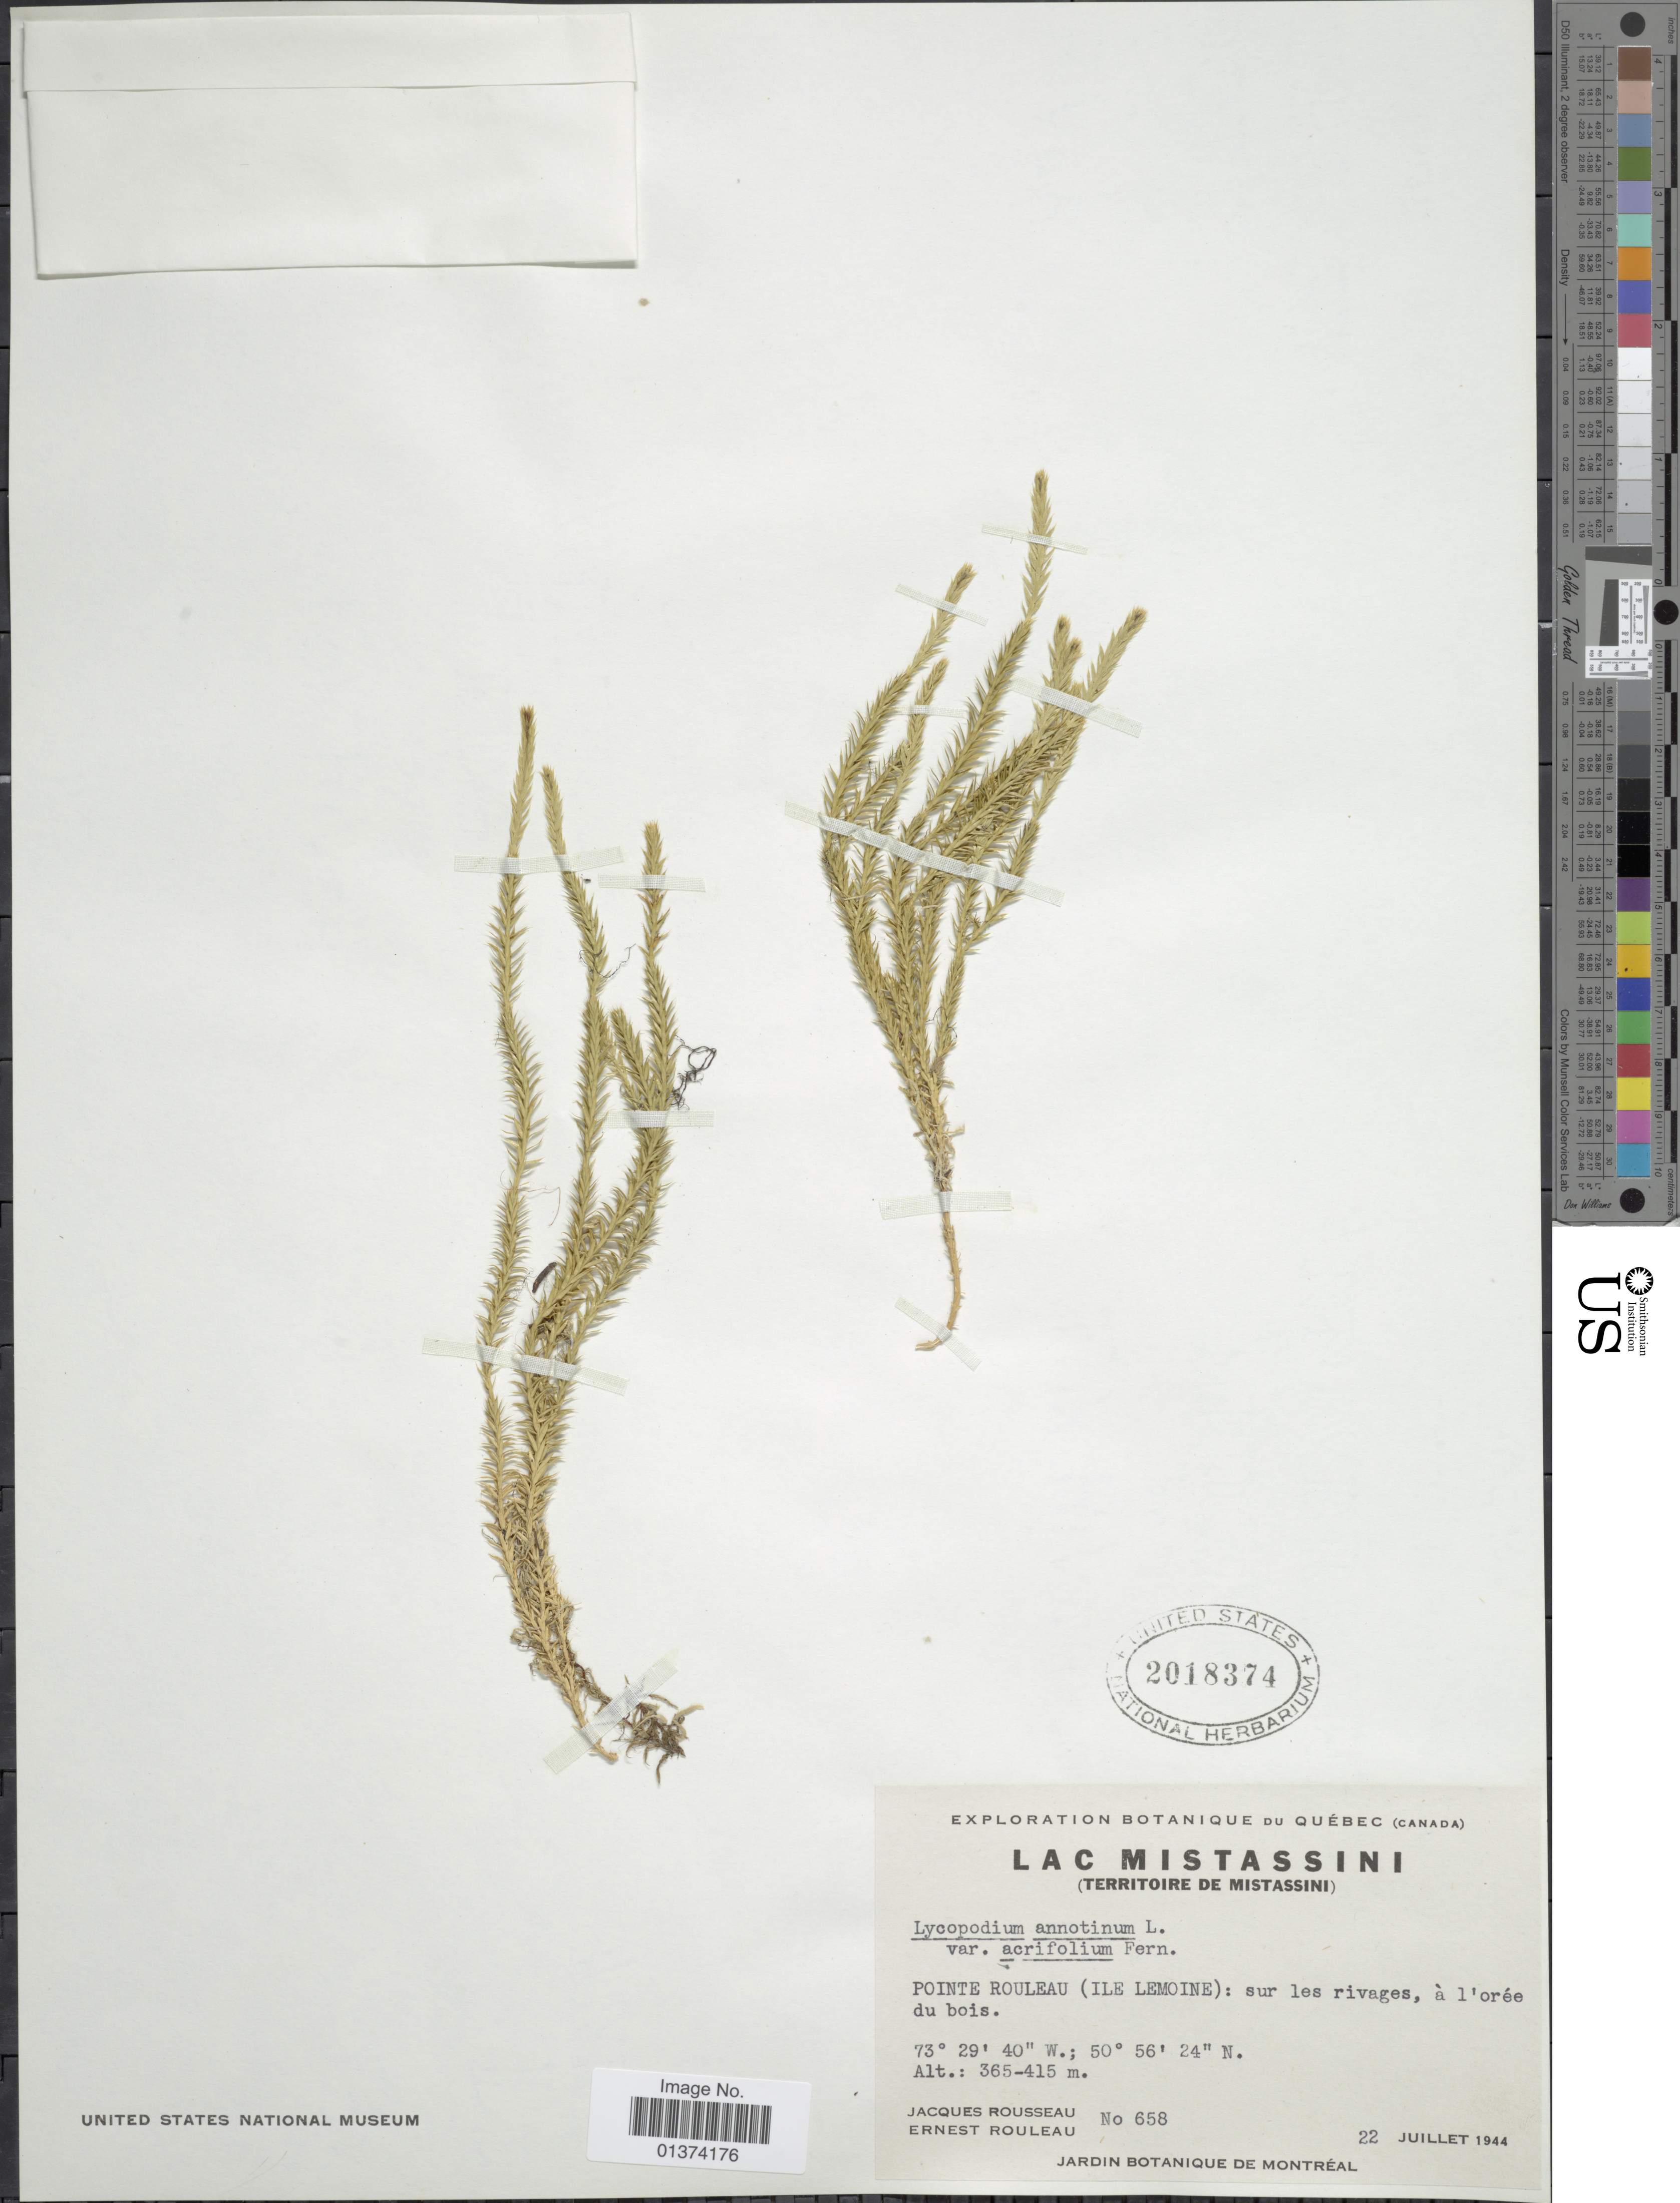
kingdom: Plantae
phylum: Tracheophyta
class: Lycopodiopsida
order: Lycopodiales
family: Lycopodiaceae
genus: Spinulum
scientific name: Spinulum annotinum subsp. annotinum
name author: (L.) A. Haines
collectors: J. Rousseau & J. Rouleau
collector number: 658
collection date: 1944-07-22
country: Canada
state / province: Quebec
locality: Lac Mistassini, Pointe Rouleau (Ile Lemoine): sur les rivages, à l'orée du bois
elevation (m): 365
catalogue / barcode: US 2018374